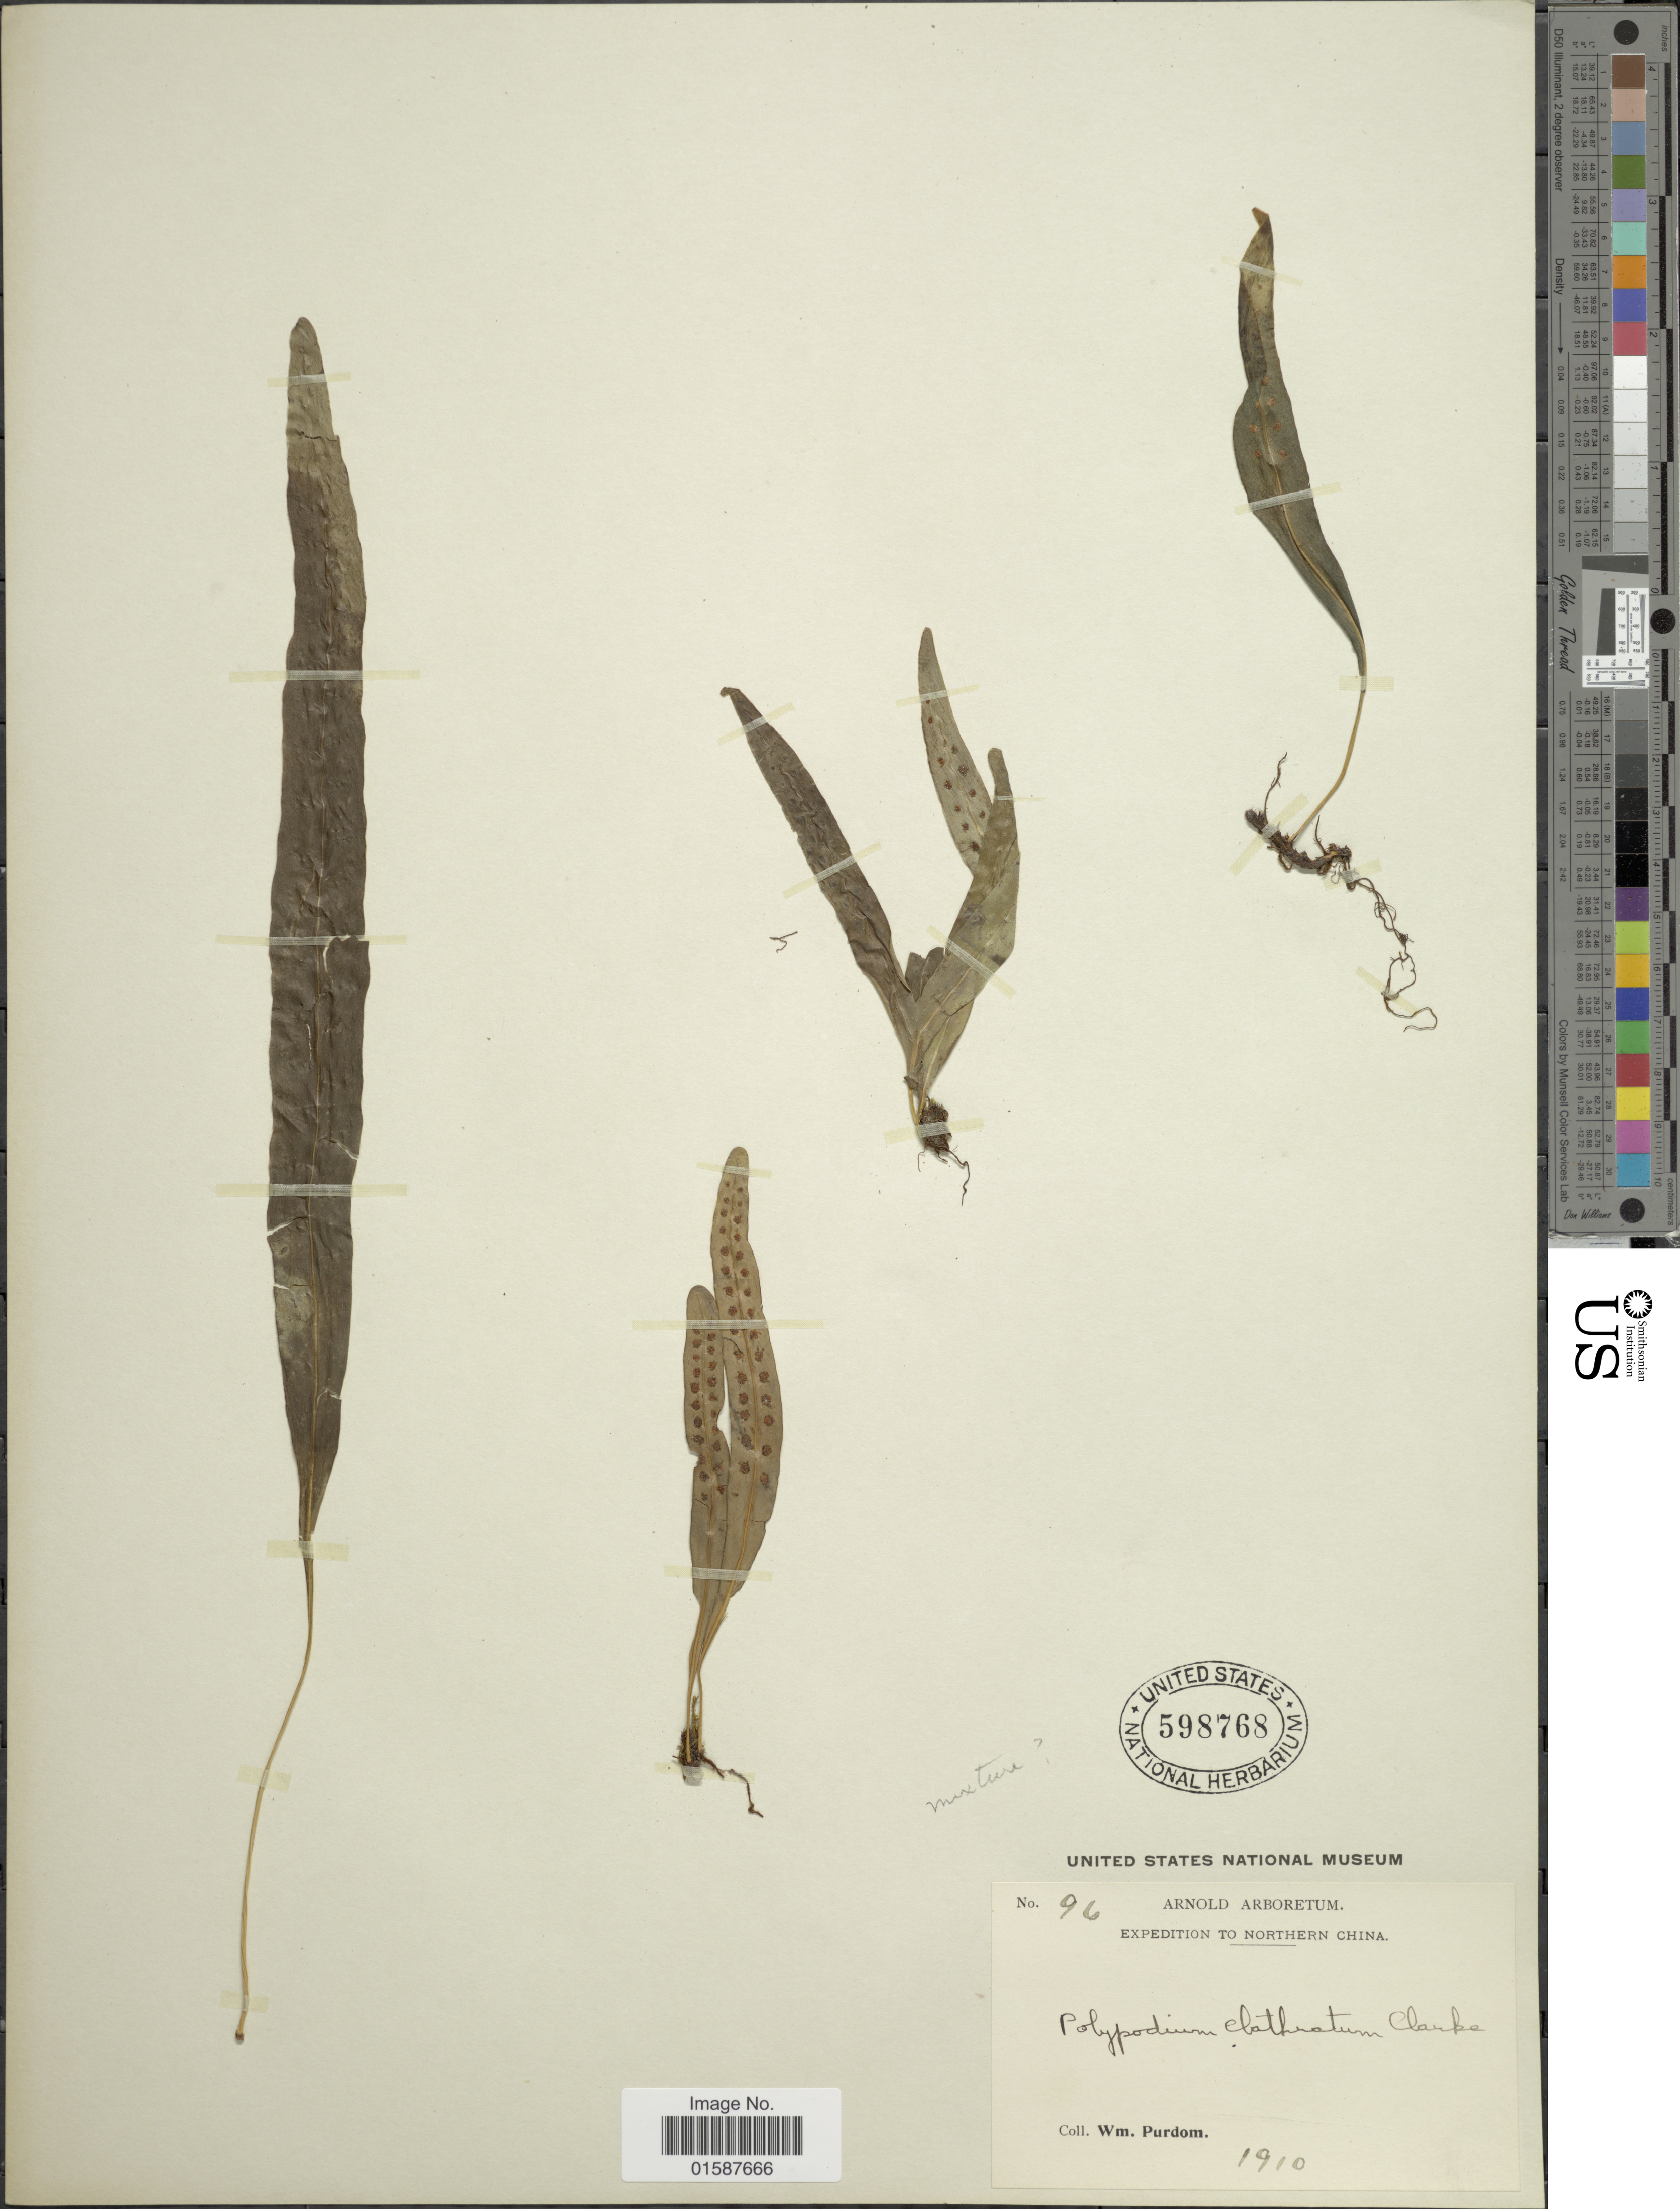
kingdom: Plantae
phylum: Tracheophyta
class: Polypodiopsida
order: Polypodiales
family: Polypodiaceae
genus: Lepisorus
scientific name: Lepisorus clathratus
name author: (C.B. Clarke) Ching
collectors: W. Purdom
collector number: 96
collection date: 1910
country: China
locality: Northern China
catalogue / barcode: US 598768